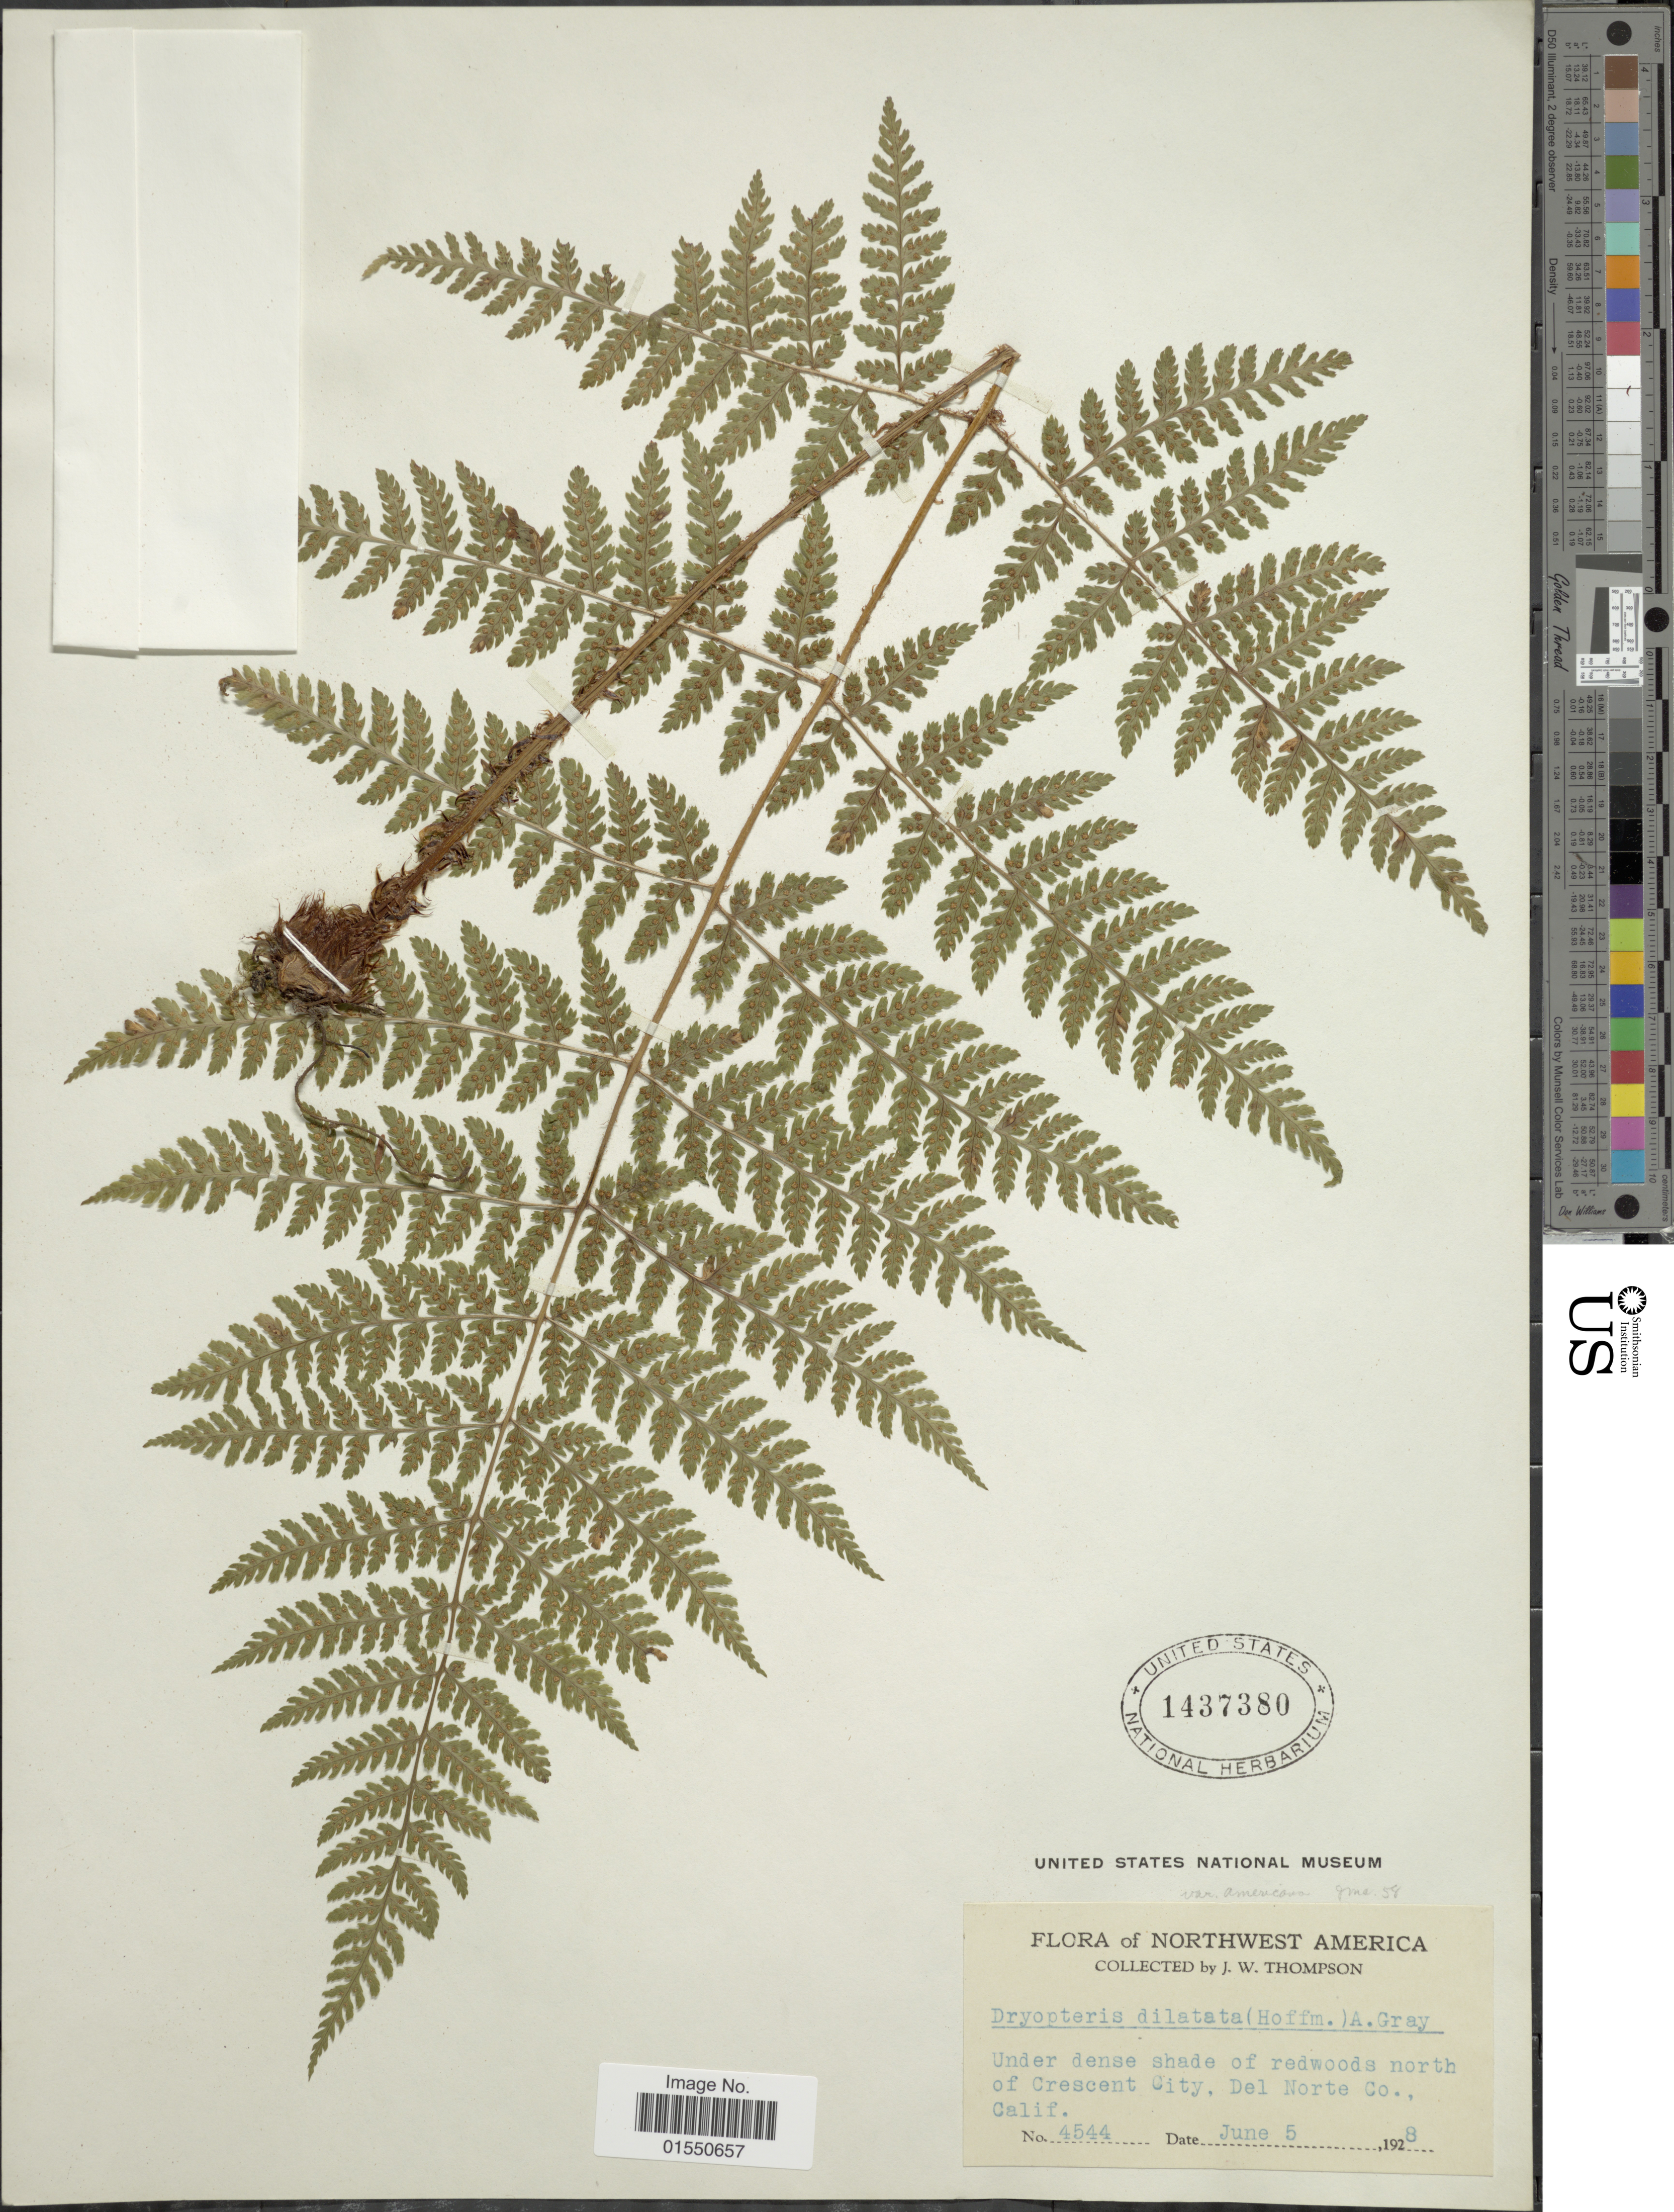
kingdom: Plantae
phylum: Tracheophyta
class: Polypodiopsida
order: Polypodiales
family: Dryopteridaceae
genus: Dryopteris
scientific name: Dryopteris expansa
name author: (C. Presl) Fraser-Jenk. & Jermy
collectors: J. W. Thompson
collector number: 4544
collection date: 1928-06-05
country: United States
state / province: California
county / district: Del Norte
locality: Under dense shade of redwoods north of Cresecent City, Del Norte Co.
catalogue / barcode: US 1437380